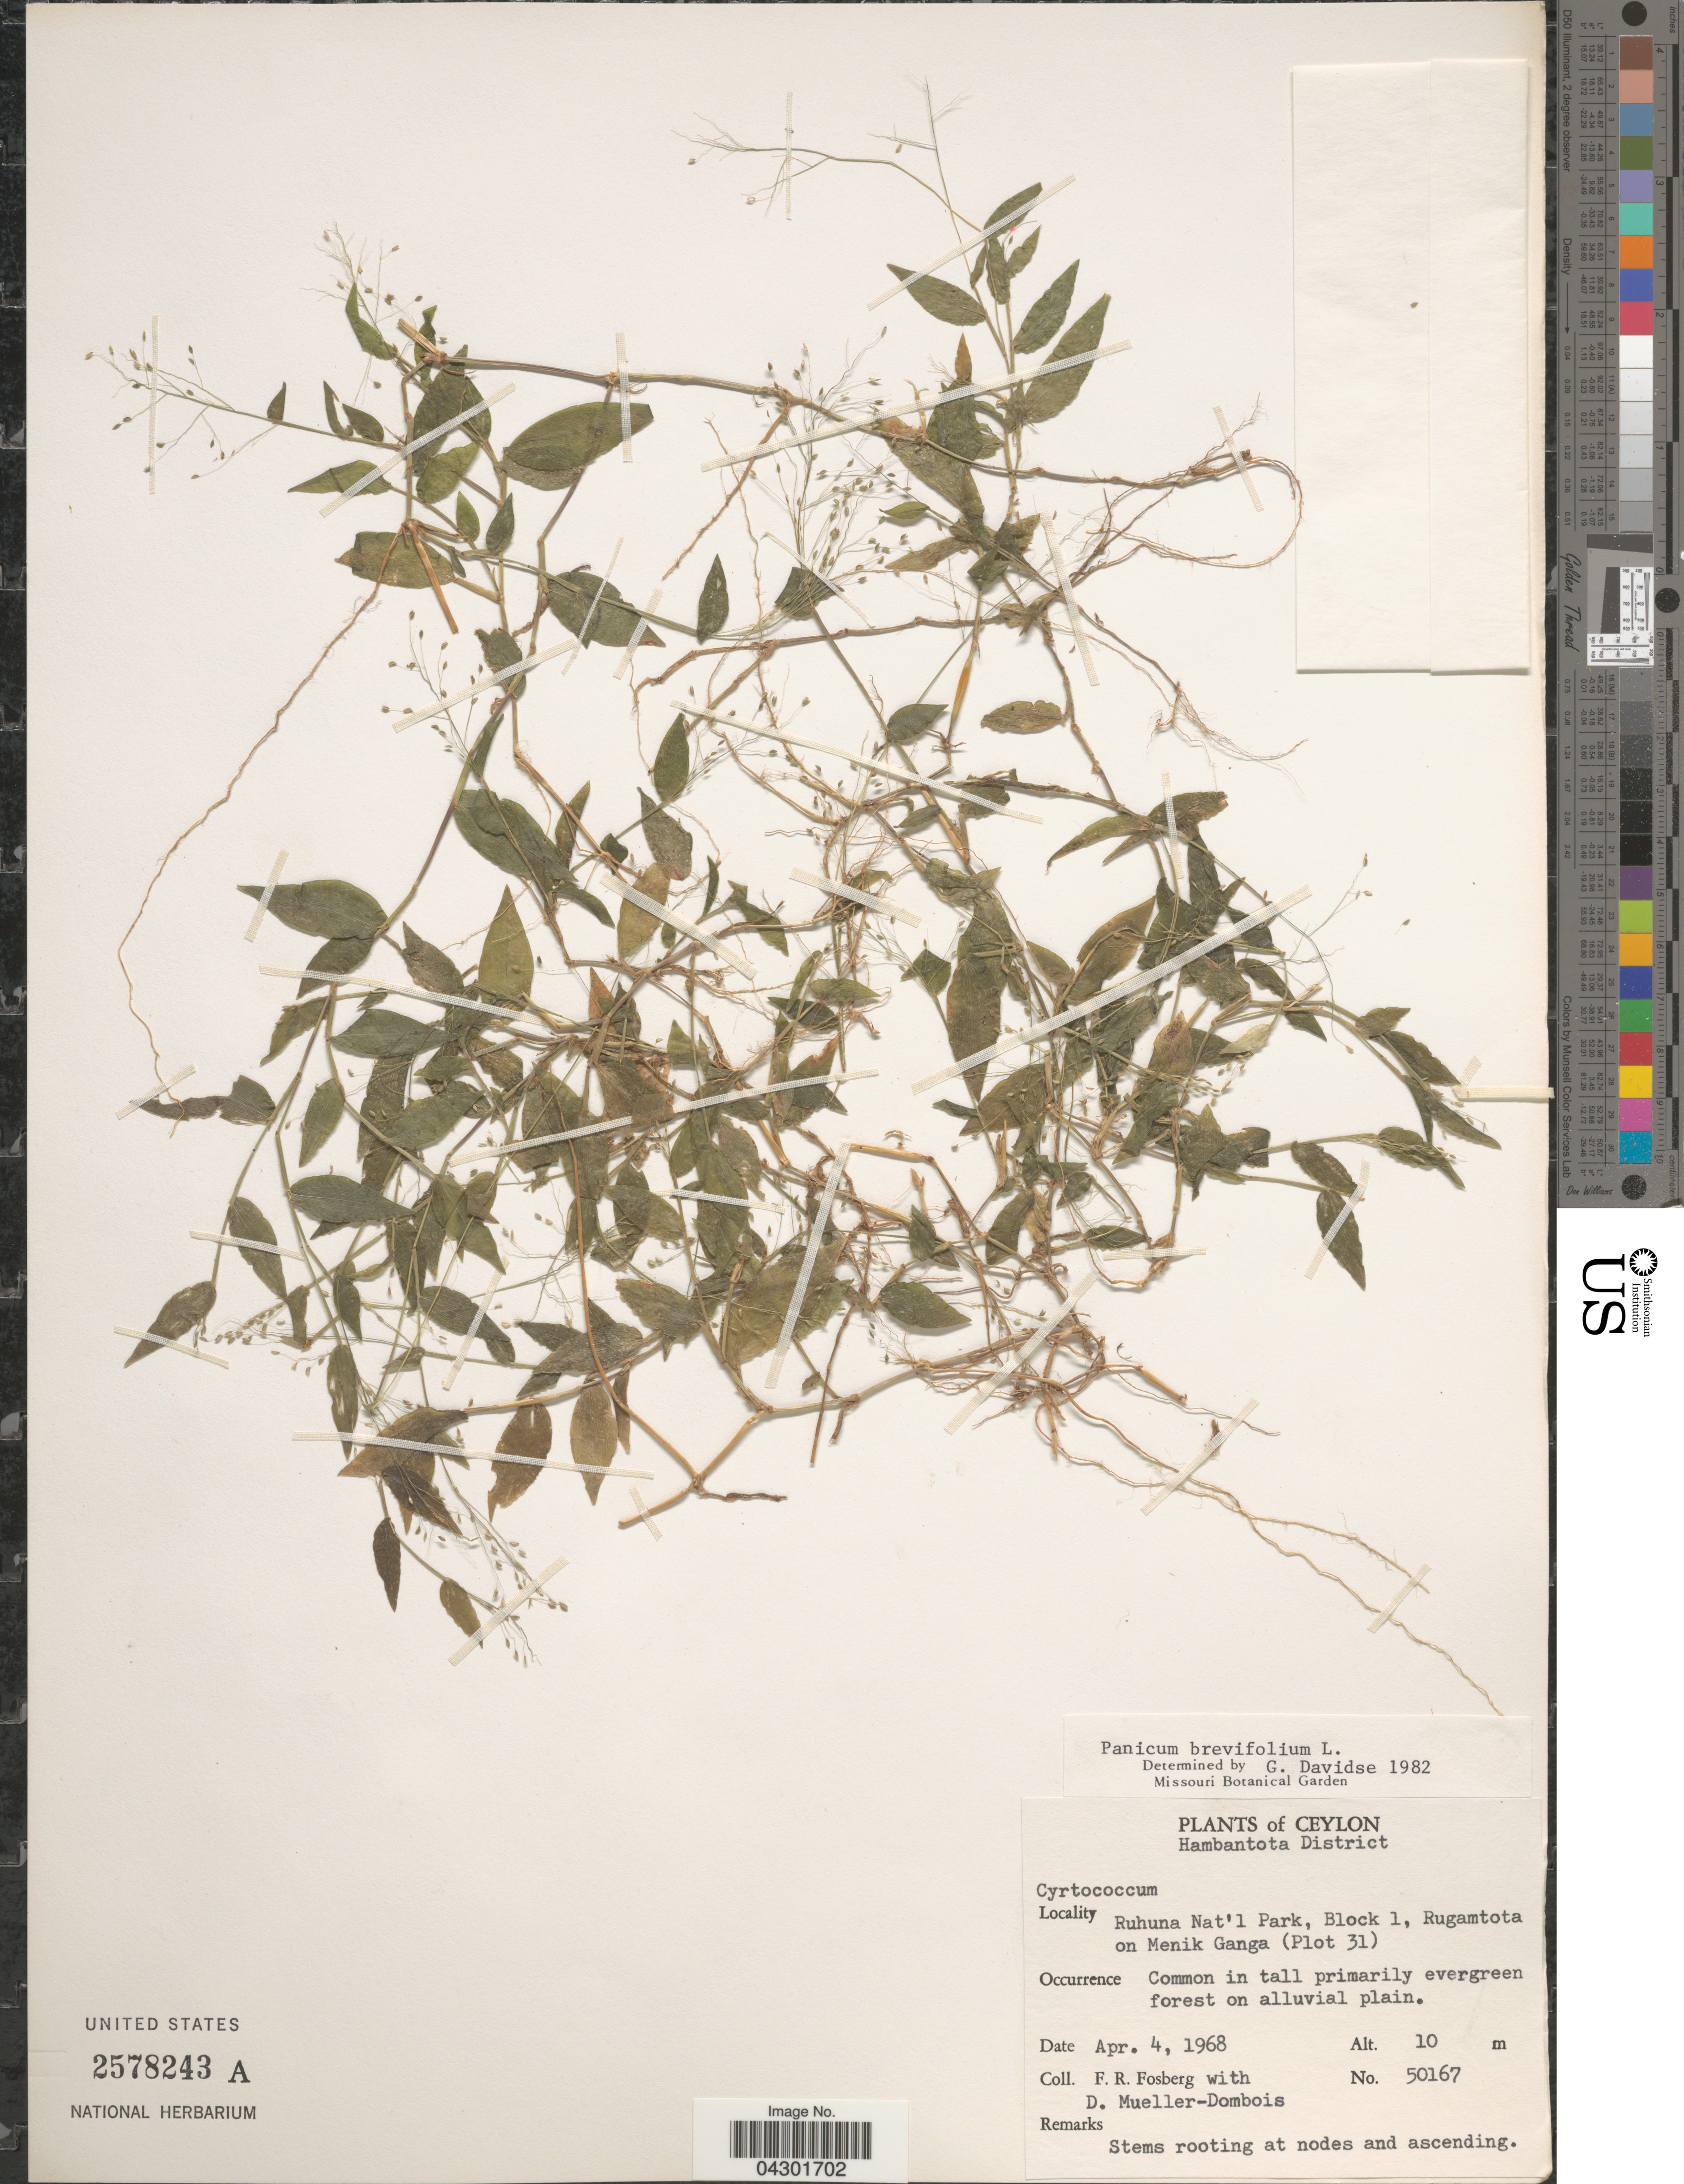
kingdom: Plantae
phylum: Tracheophyta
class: Liliopsida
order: Poales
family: Poaceae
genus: Panicum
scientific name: Panicum brevifolium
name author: L.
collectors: F. R. Fosberg & D. Mueller-Dombois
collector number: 50167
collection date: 1968-04-04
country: Sri Lanka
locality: Ceylon. Hambantota District. Ruhuna Nat'l Park, Block 1, Rugamtota on Menik Ganga (Plot 31). Common in tall primarily evergreen forest on alluvial plain.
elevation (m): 10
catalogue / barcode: US 2578243A